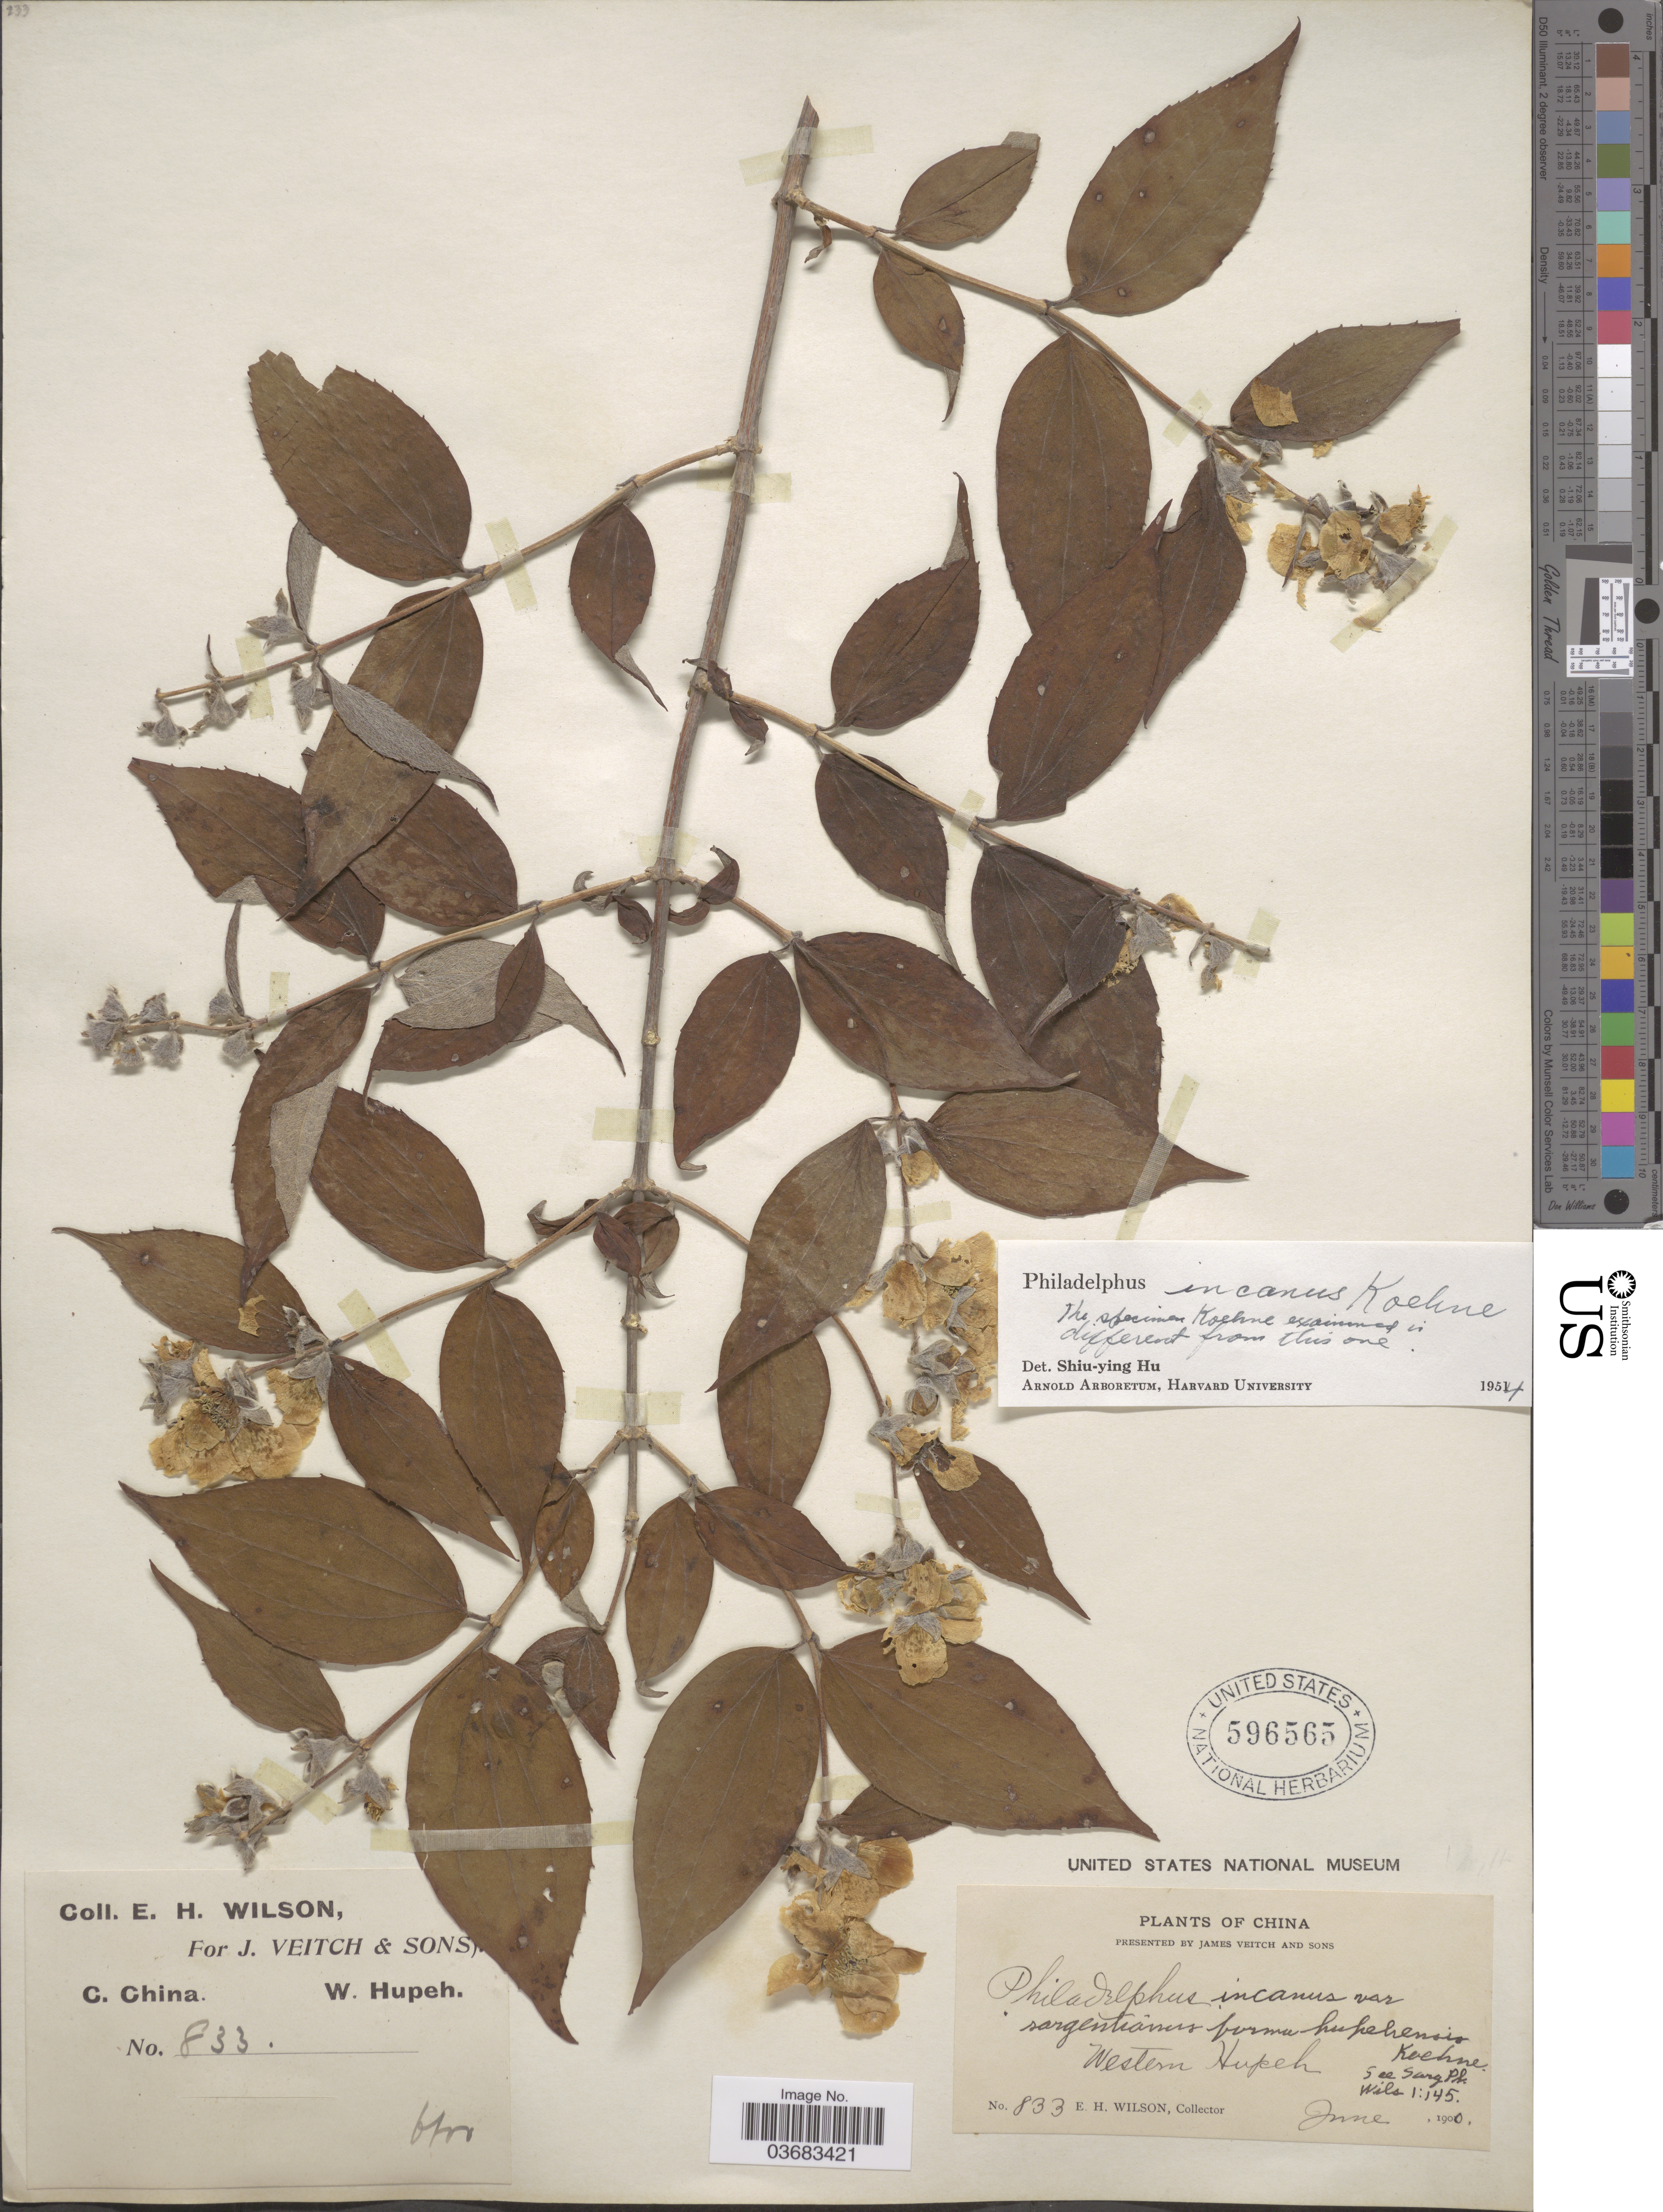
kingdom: Plantae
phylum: Tracheophyta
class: Magnoliopsida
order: Cornales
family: Hydrangeaceae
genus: Philadelphus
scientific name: Philadelphus incanus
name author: Koehne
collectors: E. Wilson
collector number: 833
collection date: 1900-06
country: China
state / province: Hubei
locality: C. China. Western Hupeh.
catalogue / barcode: US 596565